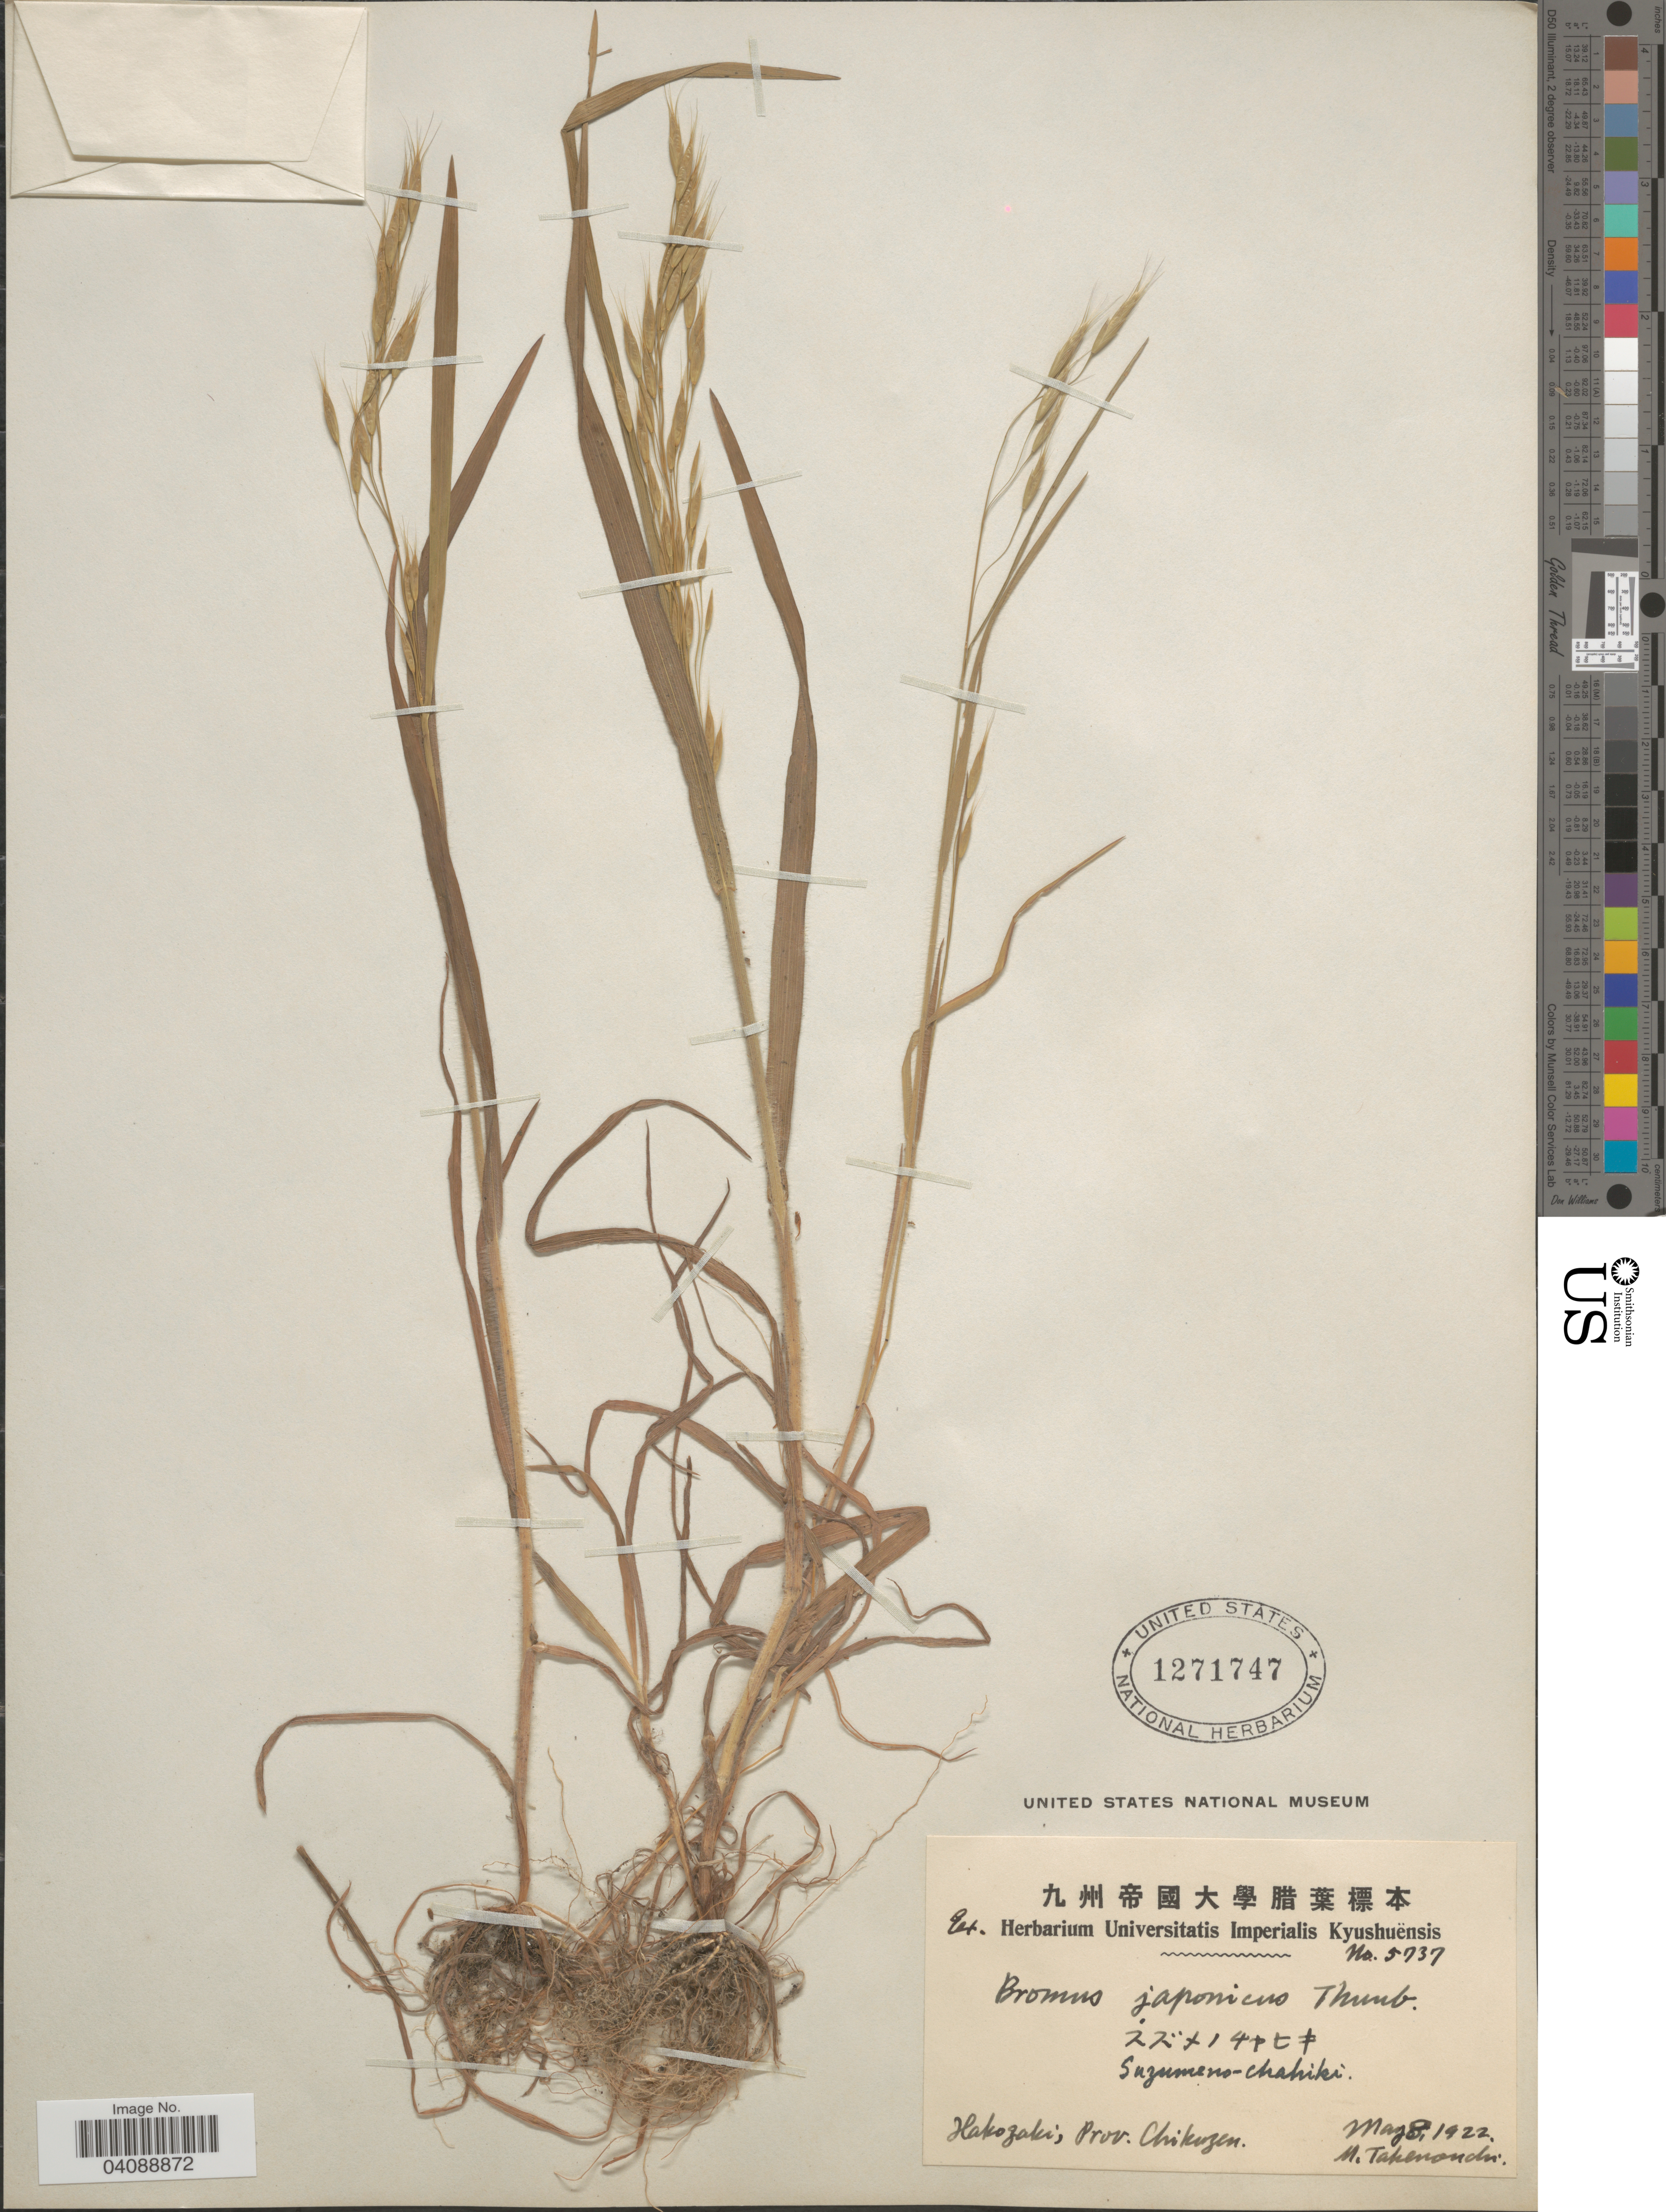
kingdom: Plantae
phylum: Tracheophyta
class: Liliopsida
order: Poales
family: Poaceae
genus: Bromus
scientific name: Bromus japonicus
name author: Houtt.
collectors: M. Takenouchi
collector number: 5737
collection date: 1922-05-08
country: Japan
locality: Hakozaki, Prov. Chikuzen.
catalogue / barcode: US 1271747